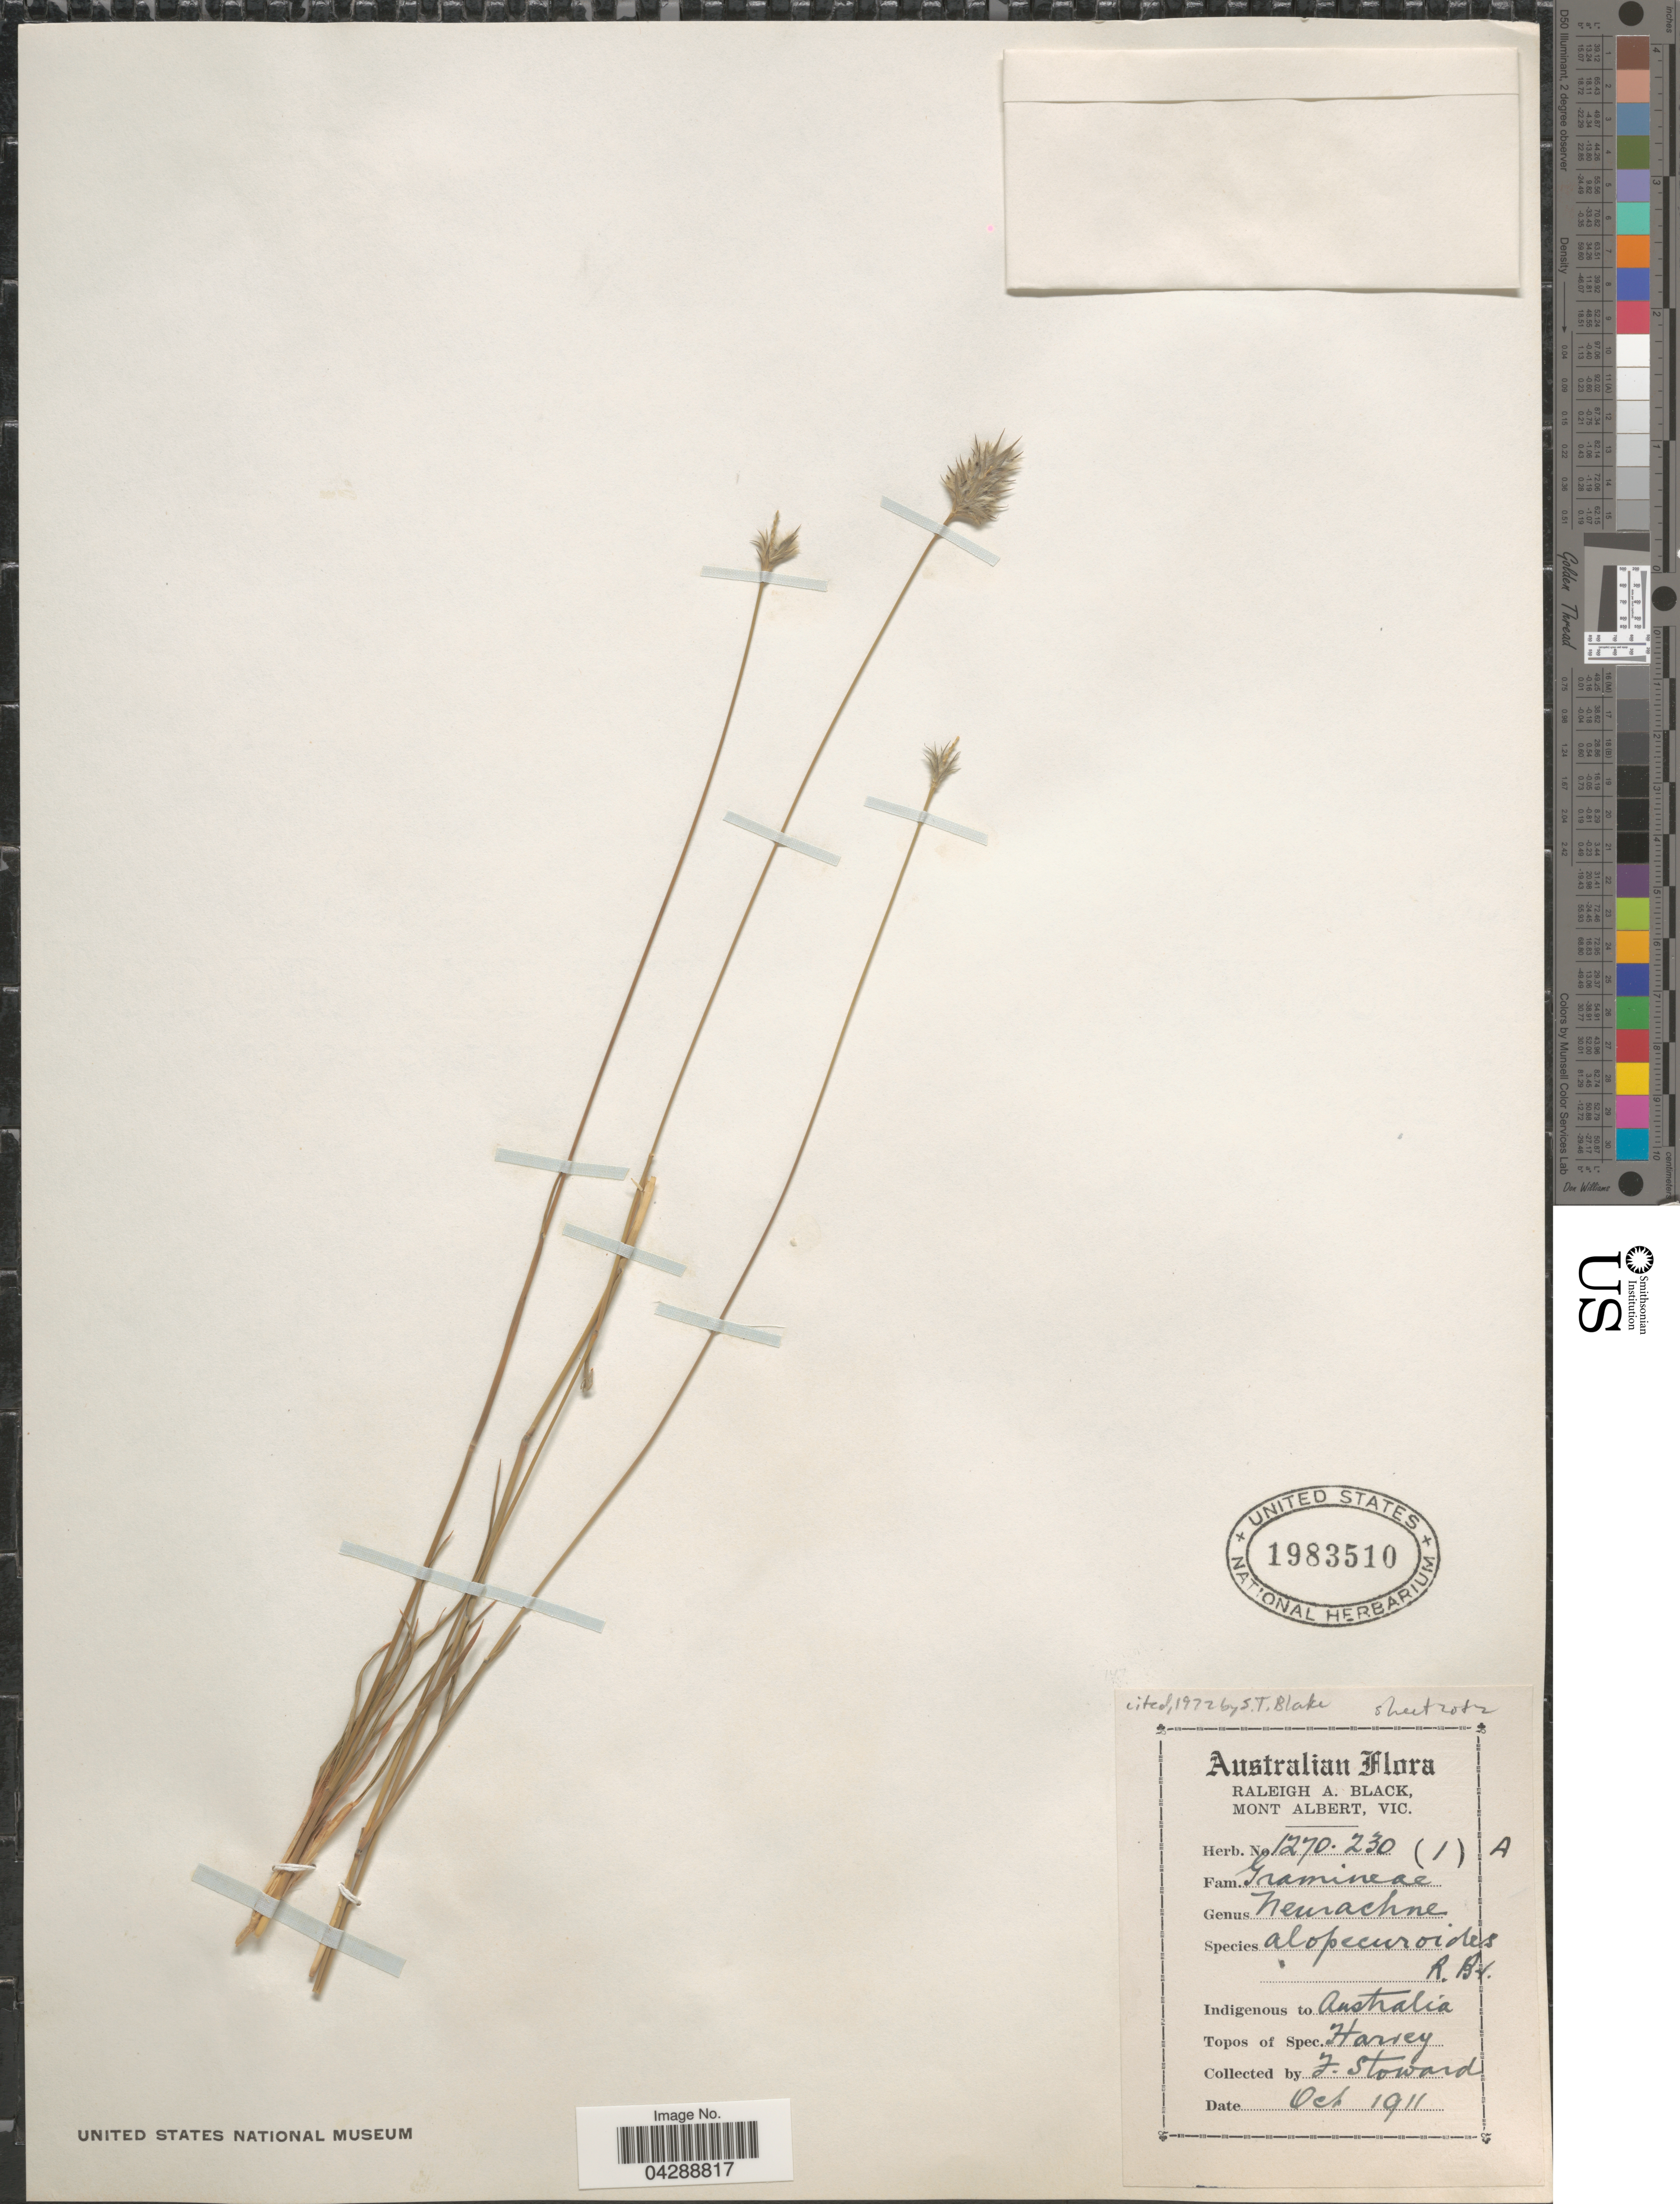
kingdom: Plantae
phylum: Tracheophyta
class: Liliopsida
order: Poales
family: Poaceae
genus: Neurachne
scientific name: Neurachne alopecuroidea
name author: R. Br.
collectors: F. Stoward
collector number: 1270.230(1)A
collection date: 1911-10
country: Australia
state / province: Western Australia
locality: Harvey.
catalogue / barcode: US 1983510